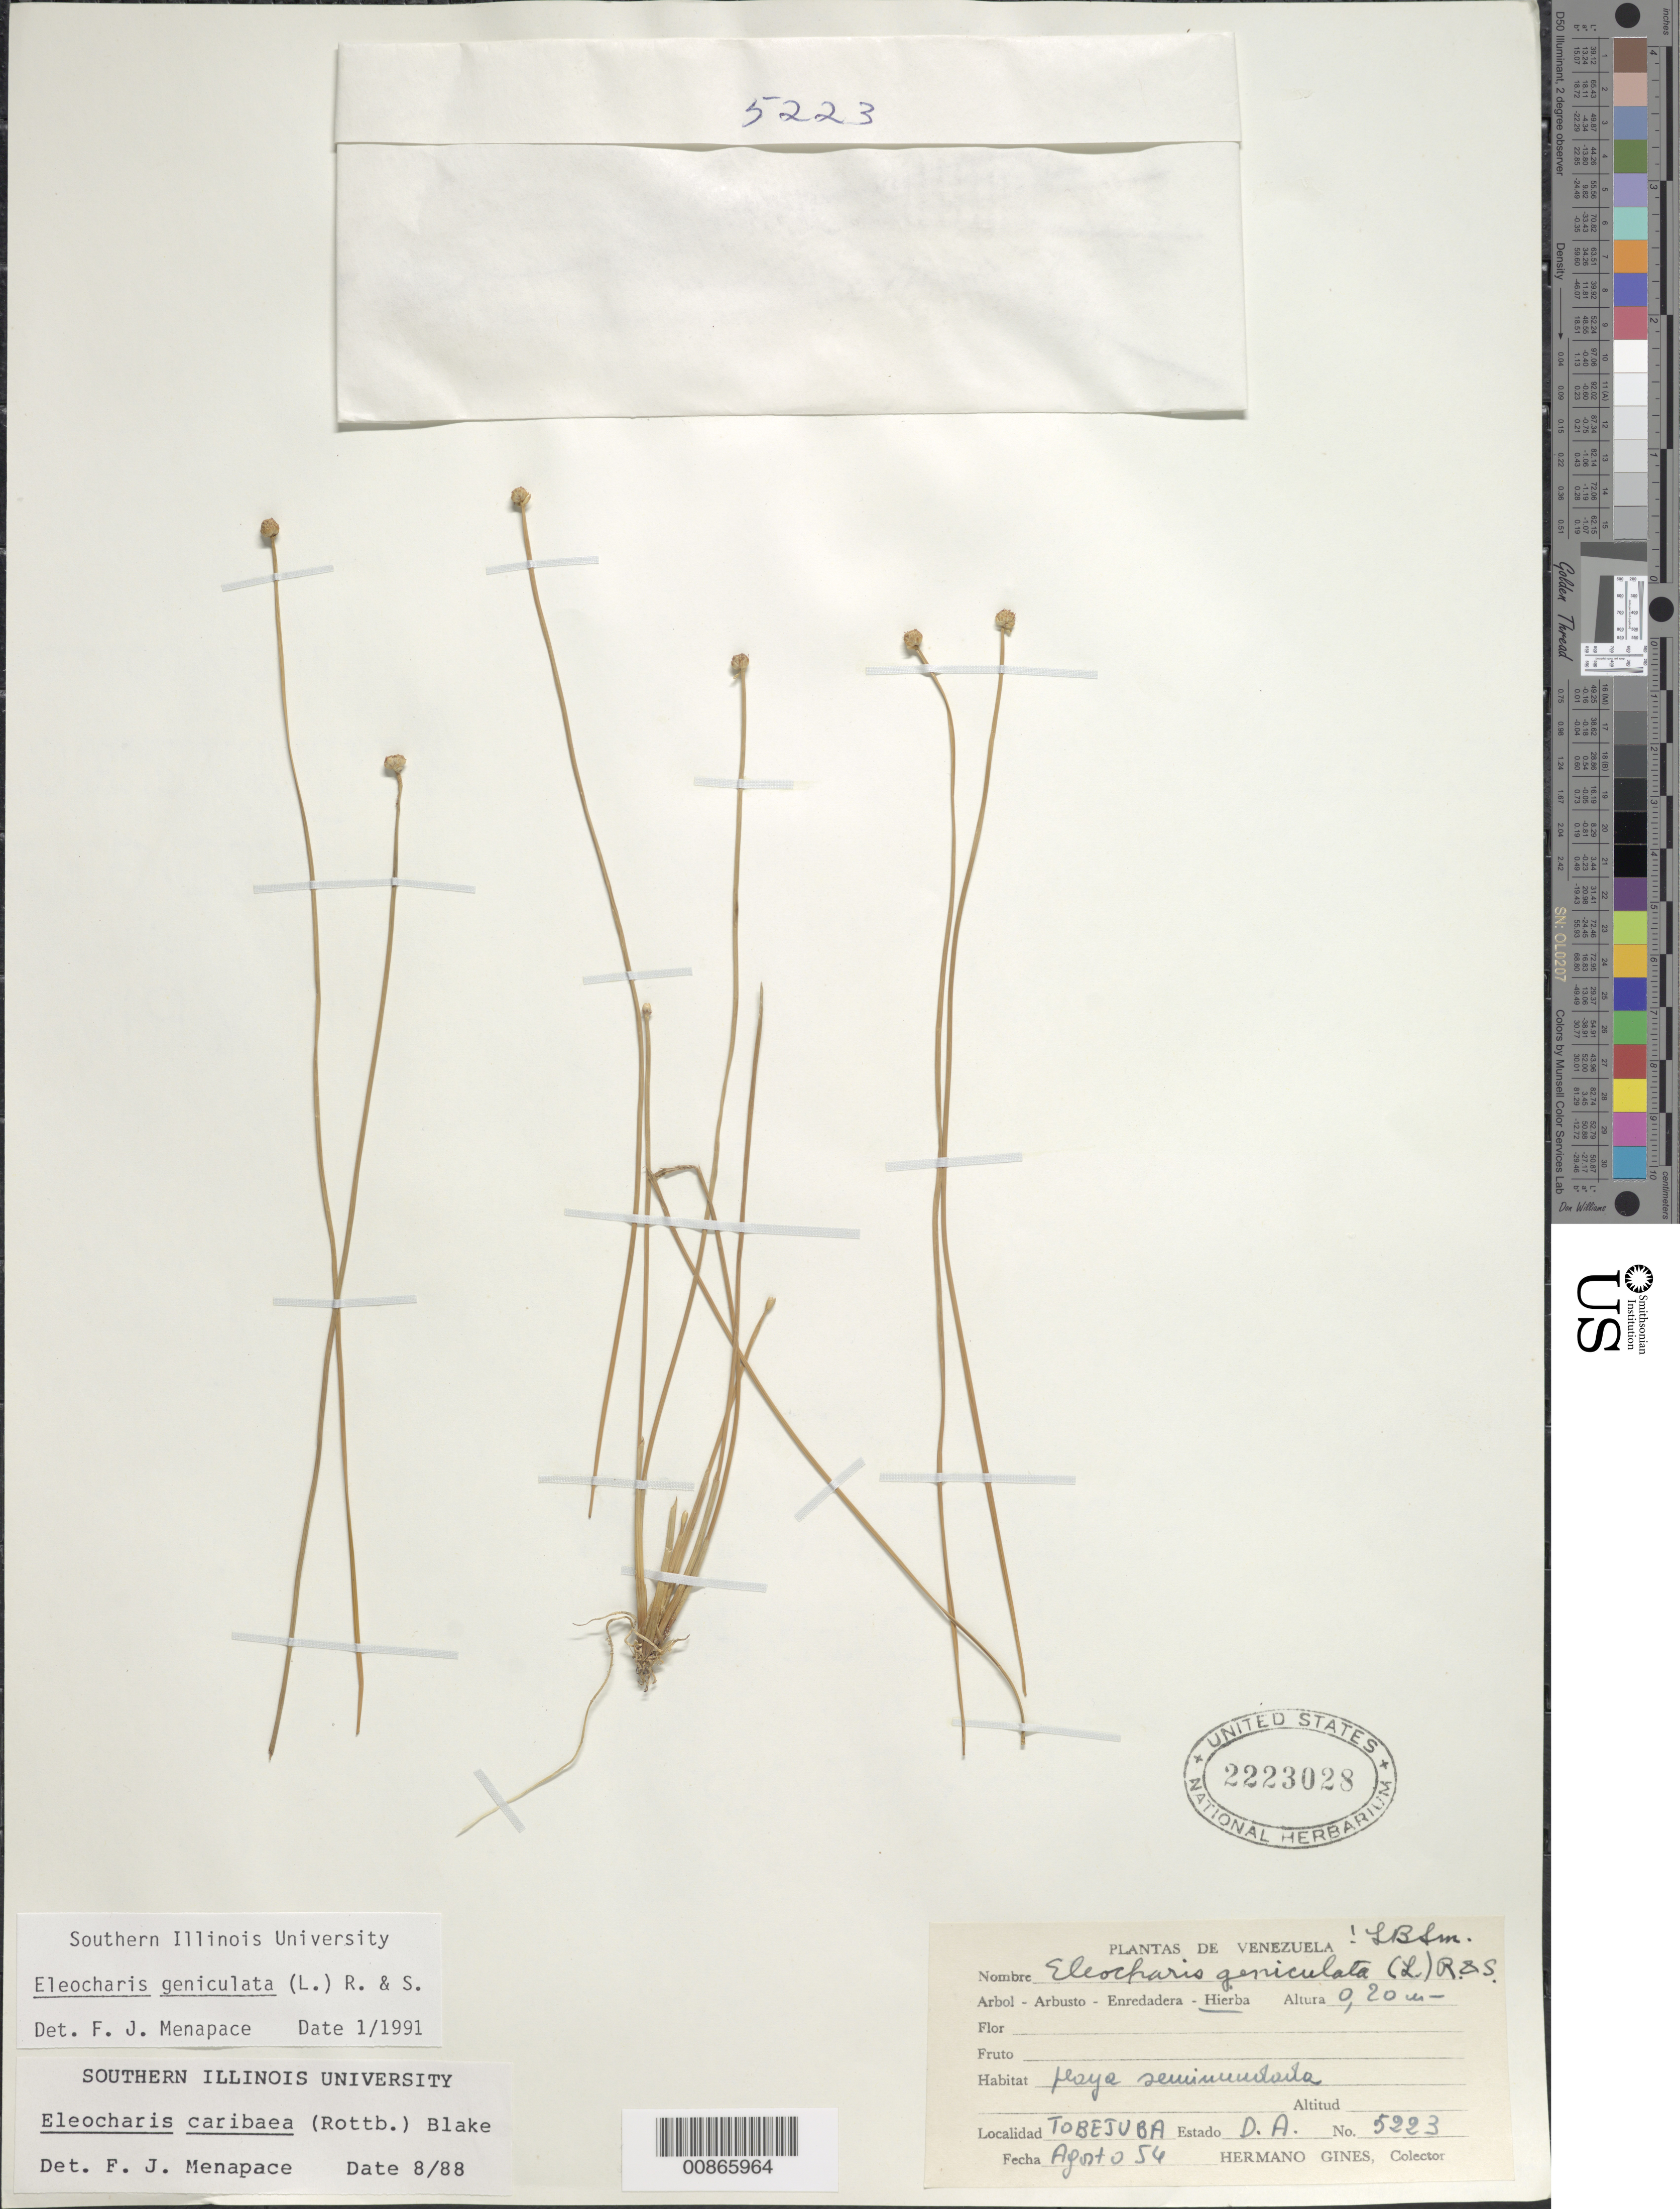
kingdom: Plantae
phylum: Tracheophyta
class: Liliopsida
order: Poales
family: Cyperaceae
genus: Eleocharis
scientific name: Eleocharis geniculata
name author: (L.) Roem. & Schult.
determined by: Menapace, F. J.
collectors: H. Gines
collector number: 5223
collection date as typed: Aug-54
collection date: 1954-08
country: Venezuela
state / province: Delta Amacuro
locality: Tobejuba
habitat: Playa semi-inundado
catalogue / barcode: US 2223028